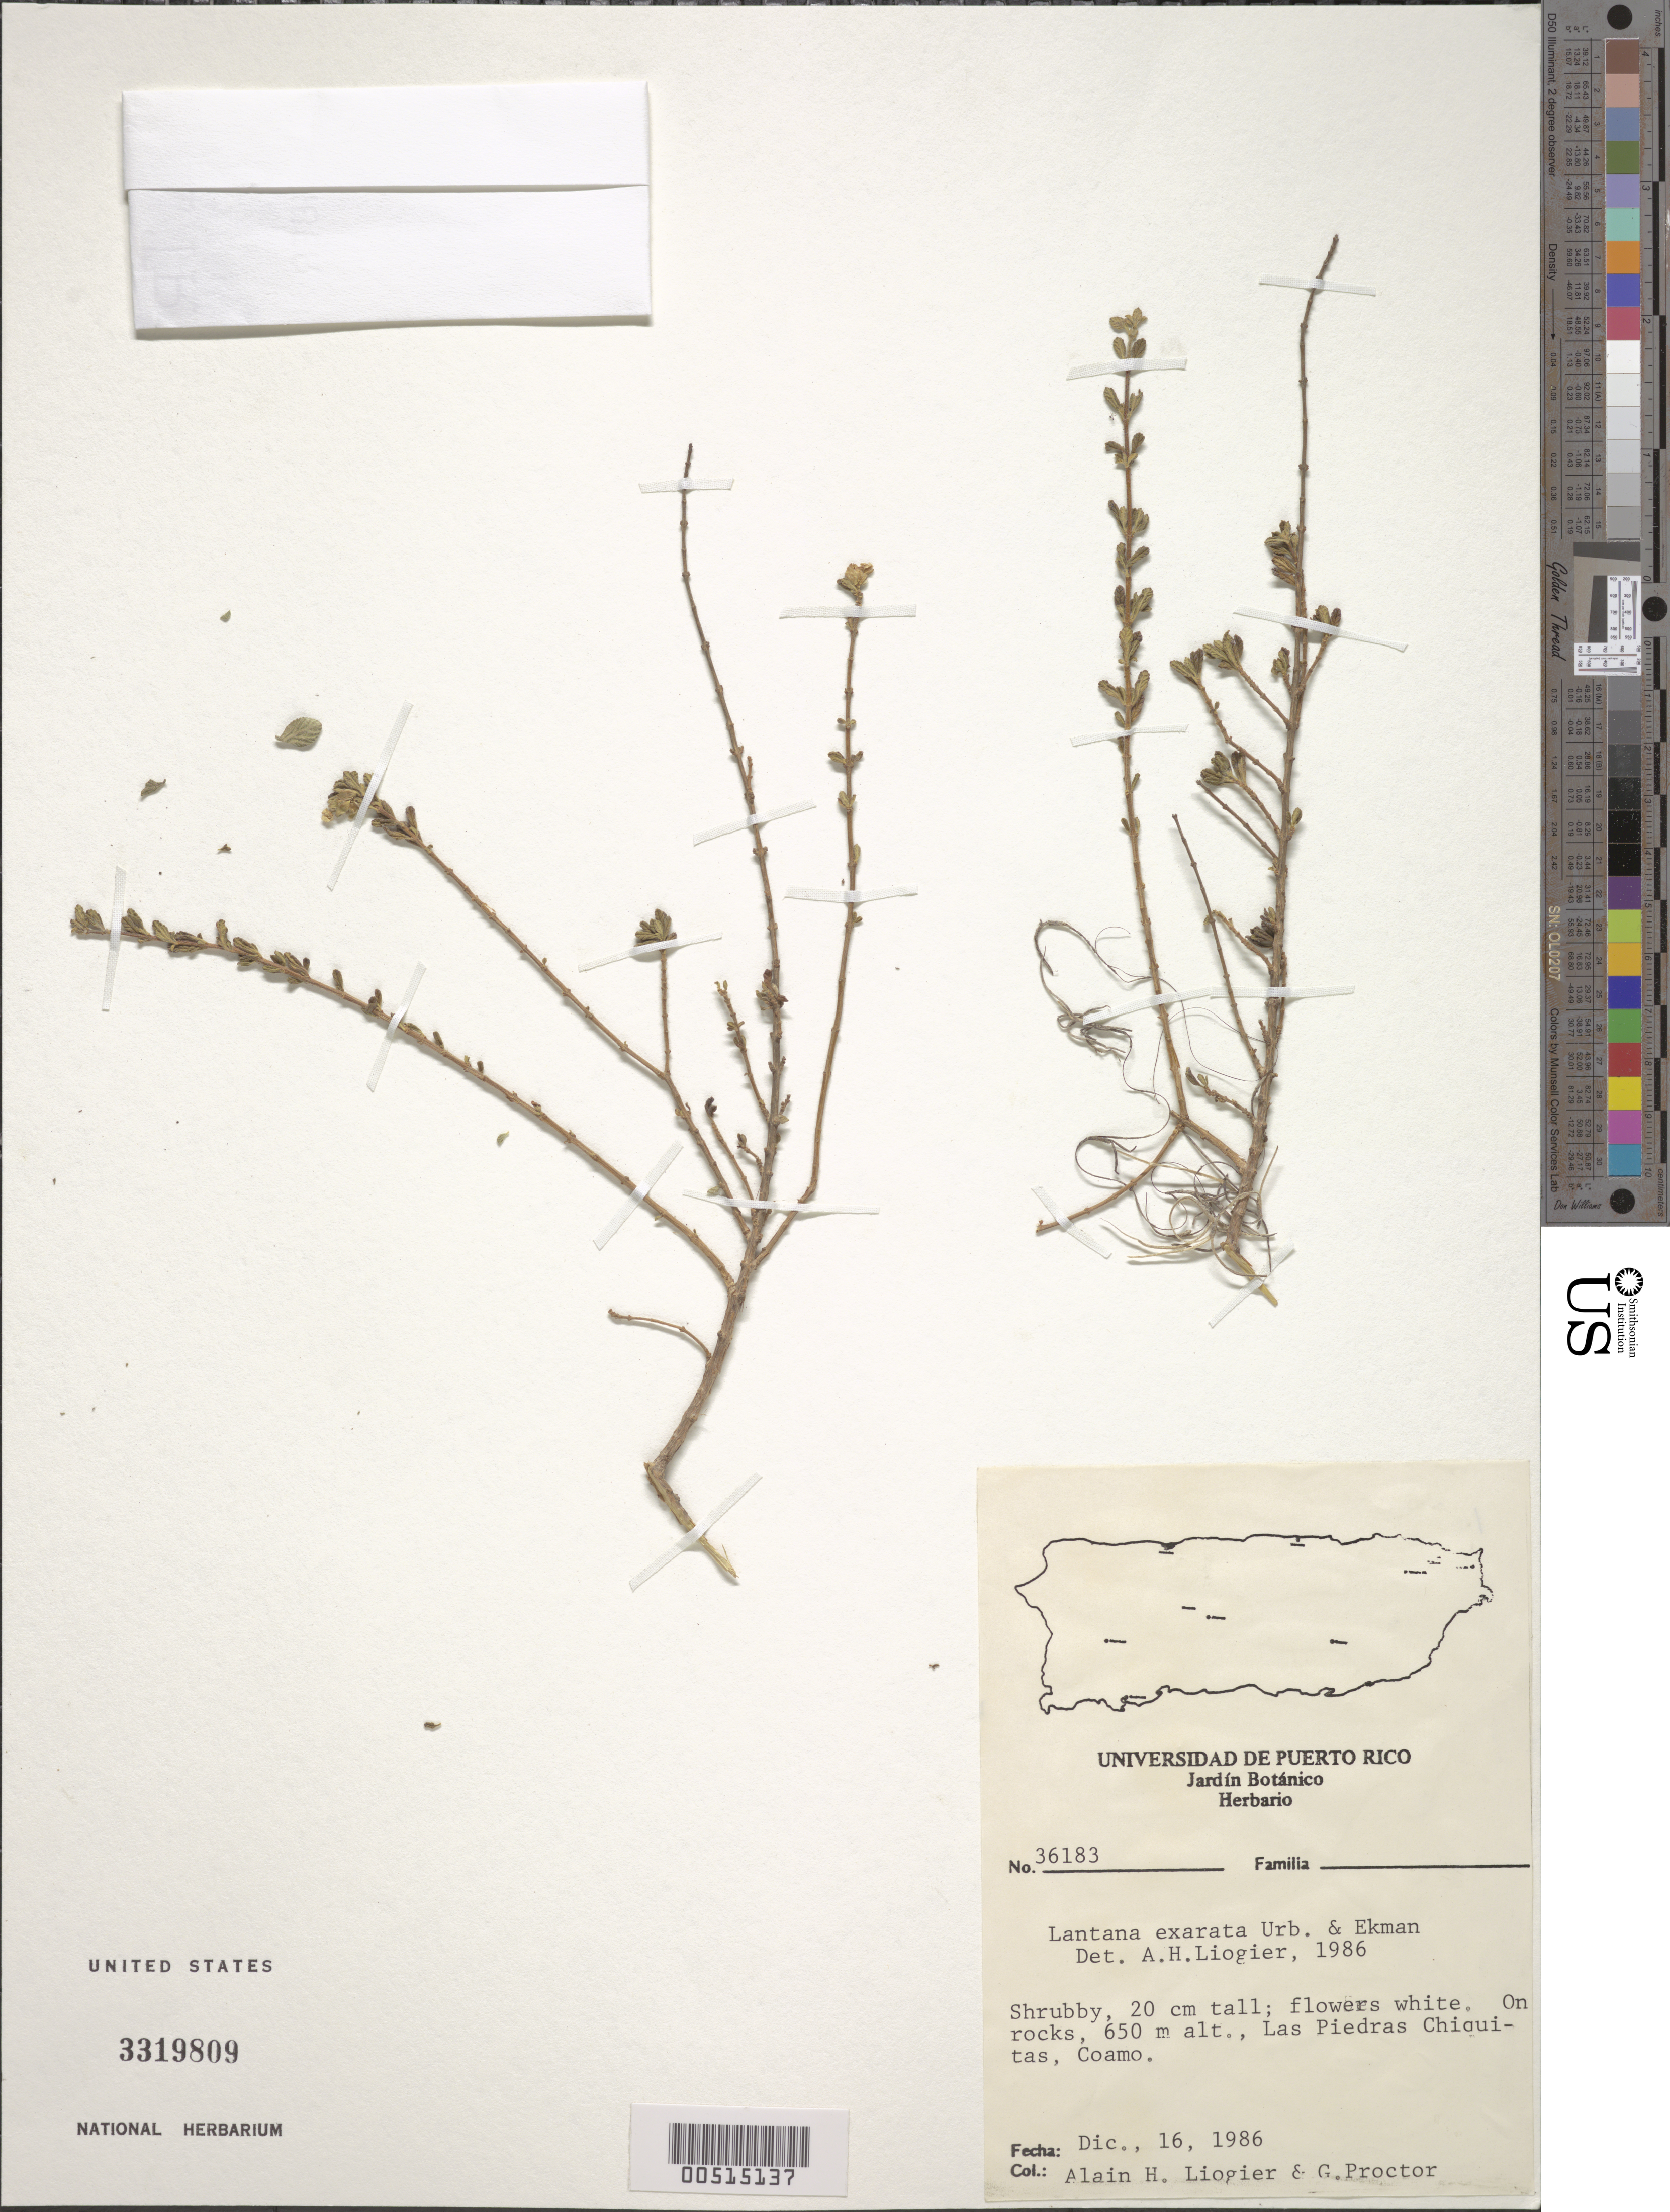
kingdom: Plantae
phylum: Tracheophyta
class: Magnoliopsida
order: Lamiales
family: Verbenaceae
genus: Lantana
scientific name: Lantana exarata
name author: Urb. & Ekman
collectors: A. H. Liogier & G. R. Proctor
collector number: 36183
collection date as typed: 16 Dec 1986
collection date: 1986-12-16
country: Puerto Rico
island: Greater Antilles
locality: Las Piedras Chiquitas, Coamo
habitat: On rocks.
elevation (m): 650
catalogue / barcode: US 3319809